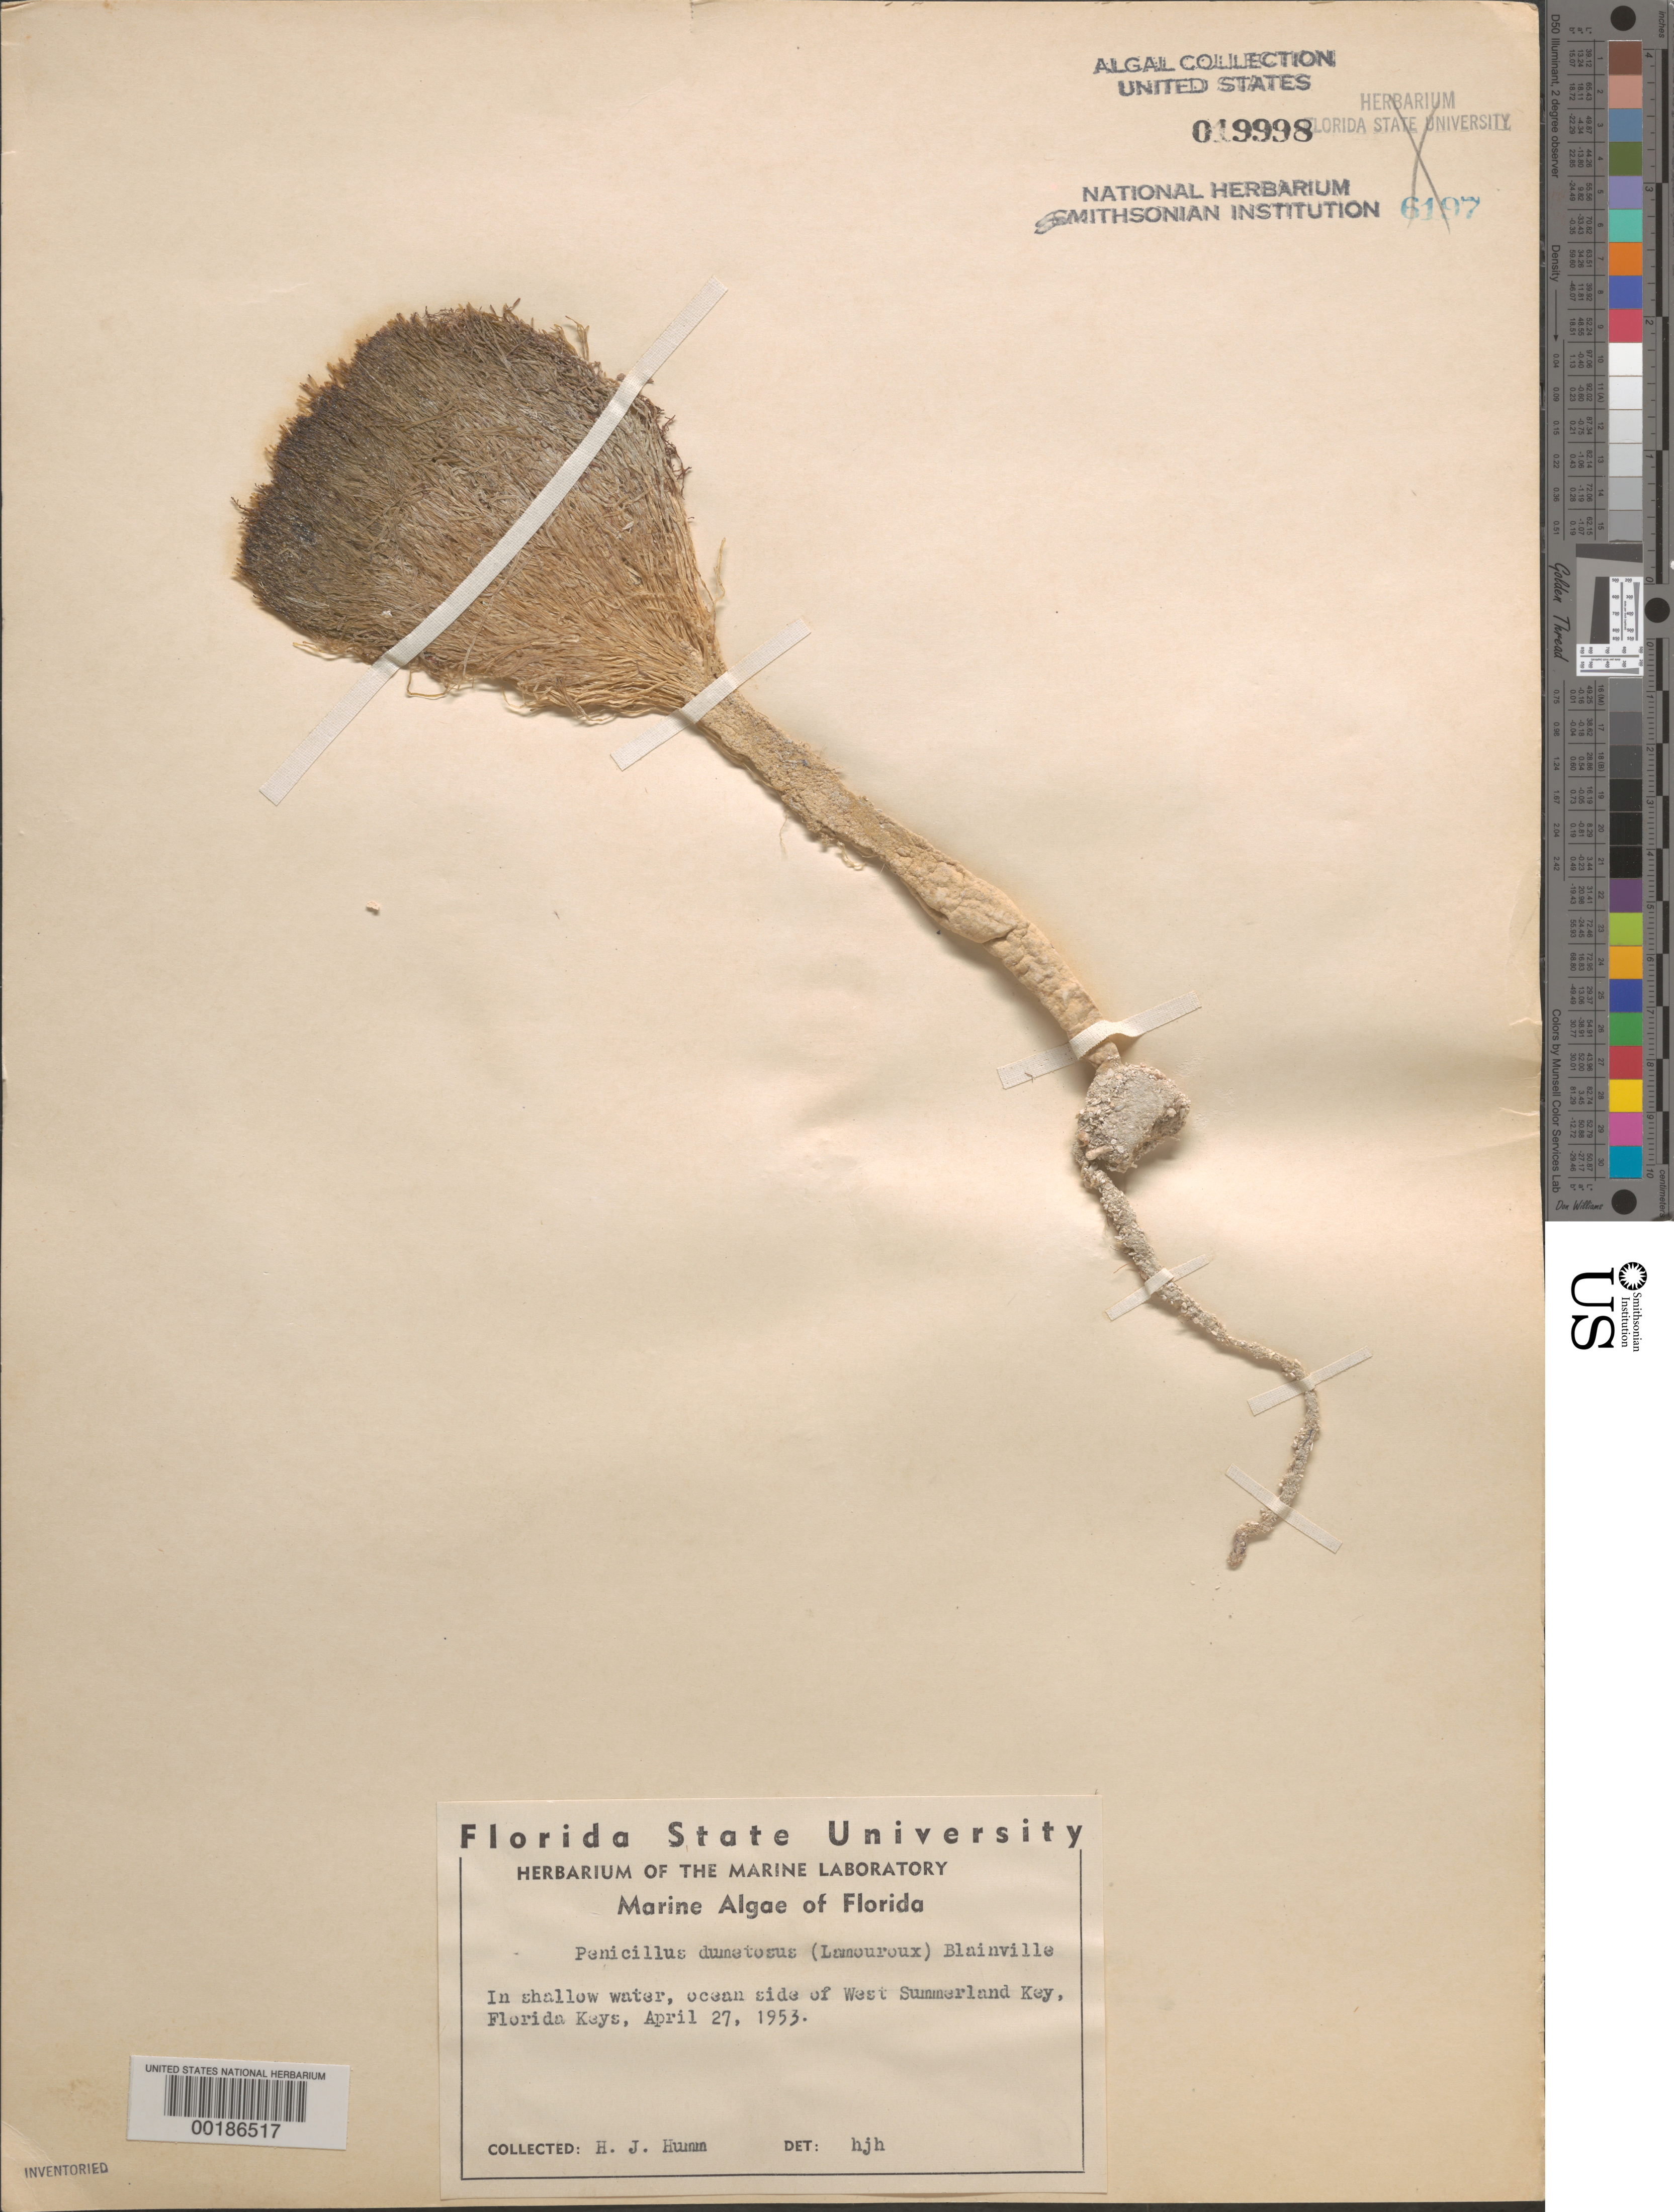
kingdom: Plantae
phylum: Chlorophyta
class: Ulvophyceae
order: Bryopsidales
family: Udoteaceae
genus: Penicillus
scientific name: Penicillus dumetosus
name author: (J.V.Lamouroux) Blainville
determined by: Humm, Harold J.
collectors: H. J. Humm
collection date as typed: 27 Apr 1953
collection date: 1953-04-27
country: United States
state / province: Florida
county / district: Monroe County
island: West Summerland Key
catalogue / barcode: US 19998